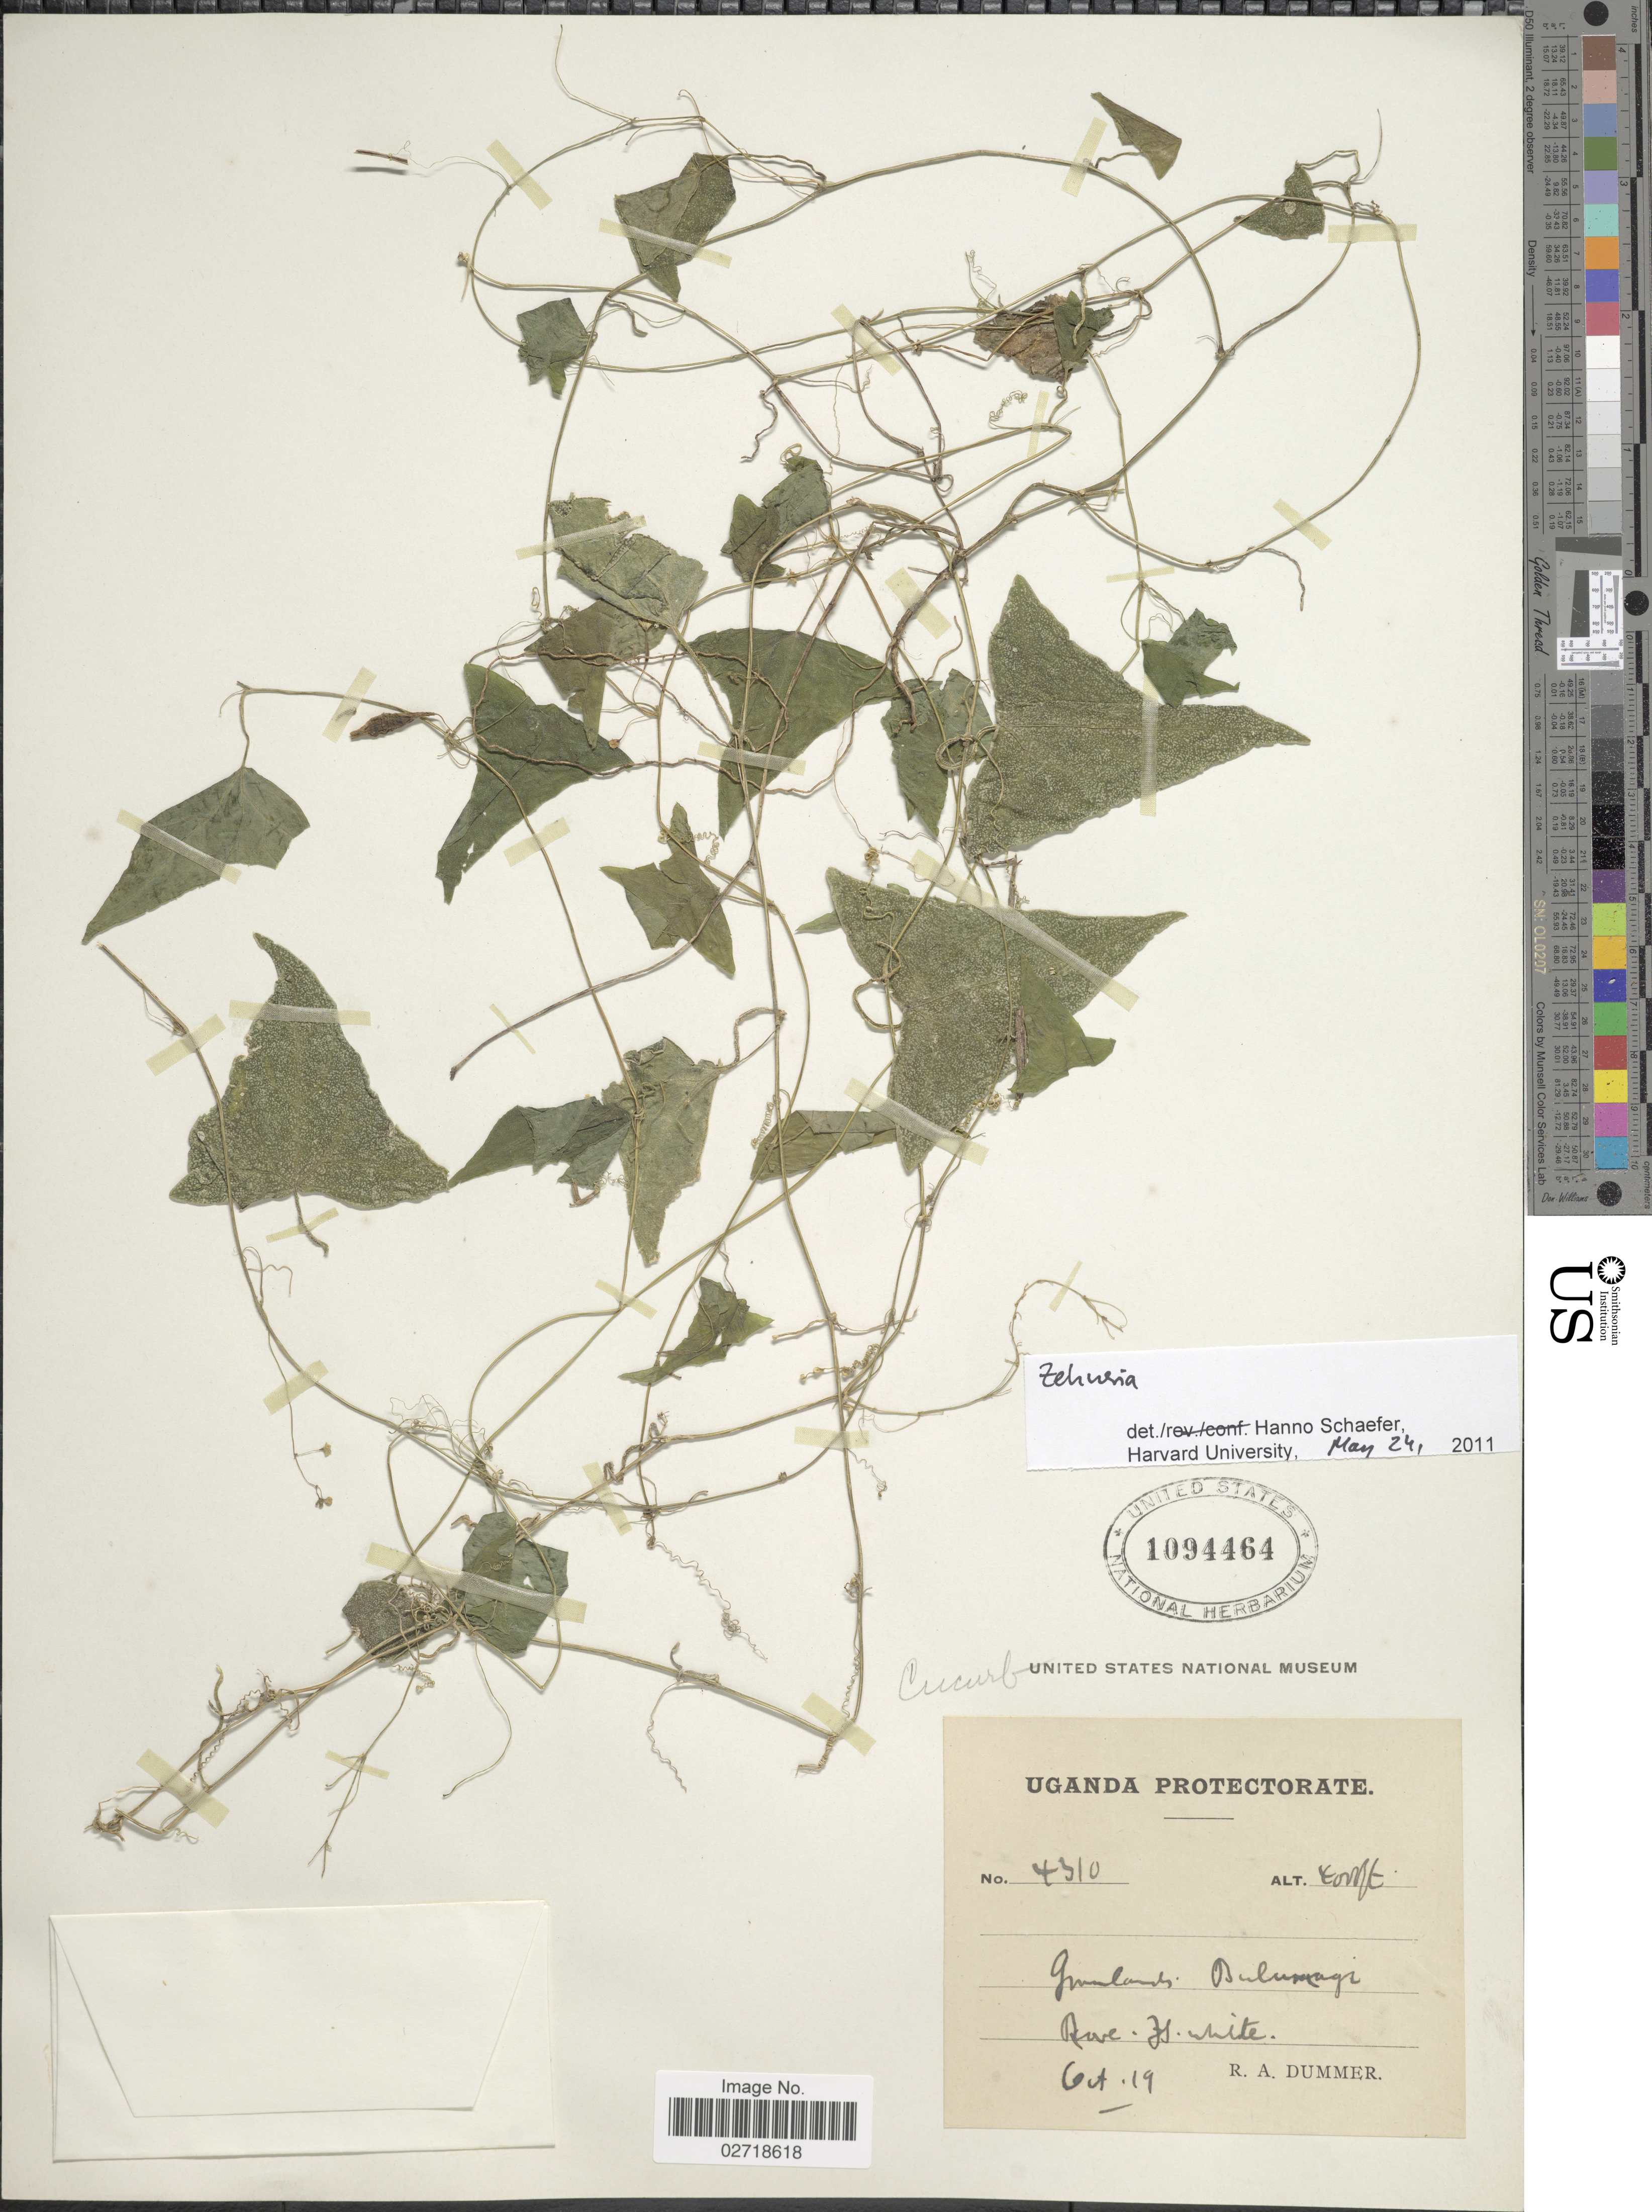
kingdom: Plantae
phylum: Tracheophyta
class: Magnoliopsida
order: Cucurbitales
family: Cucurbitaceae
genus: Zehneria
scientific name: Zehneria sp.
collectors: R. Dümmer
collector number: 4310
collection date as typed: Transcribed d/m/y: /10/19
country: Uganda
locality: Bulumagi.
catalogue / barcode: US 1094464